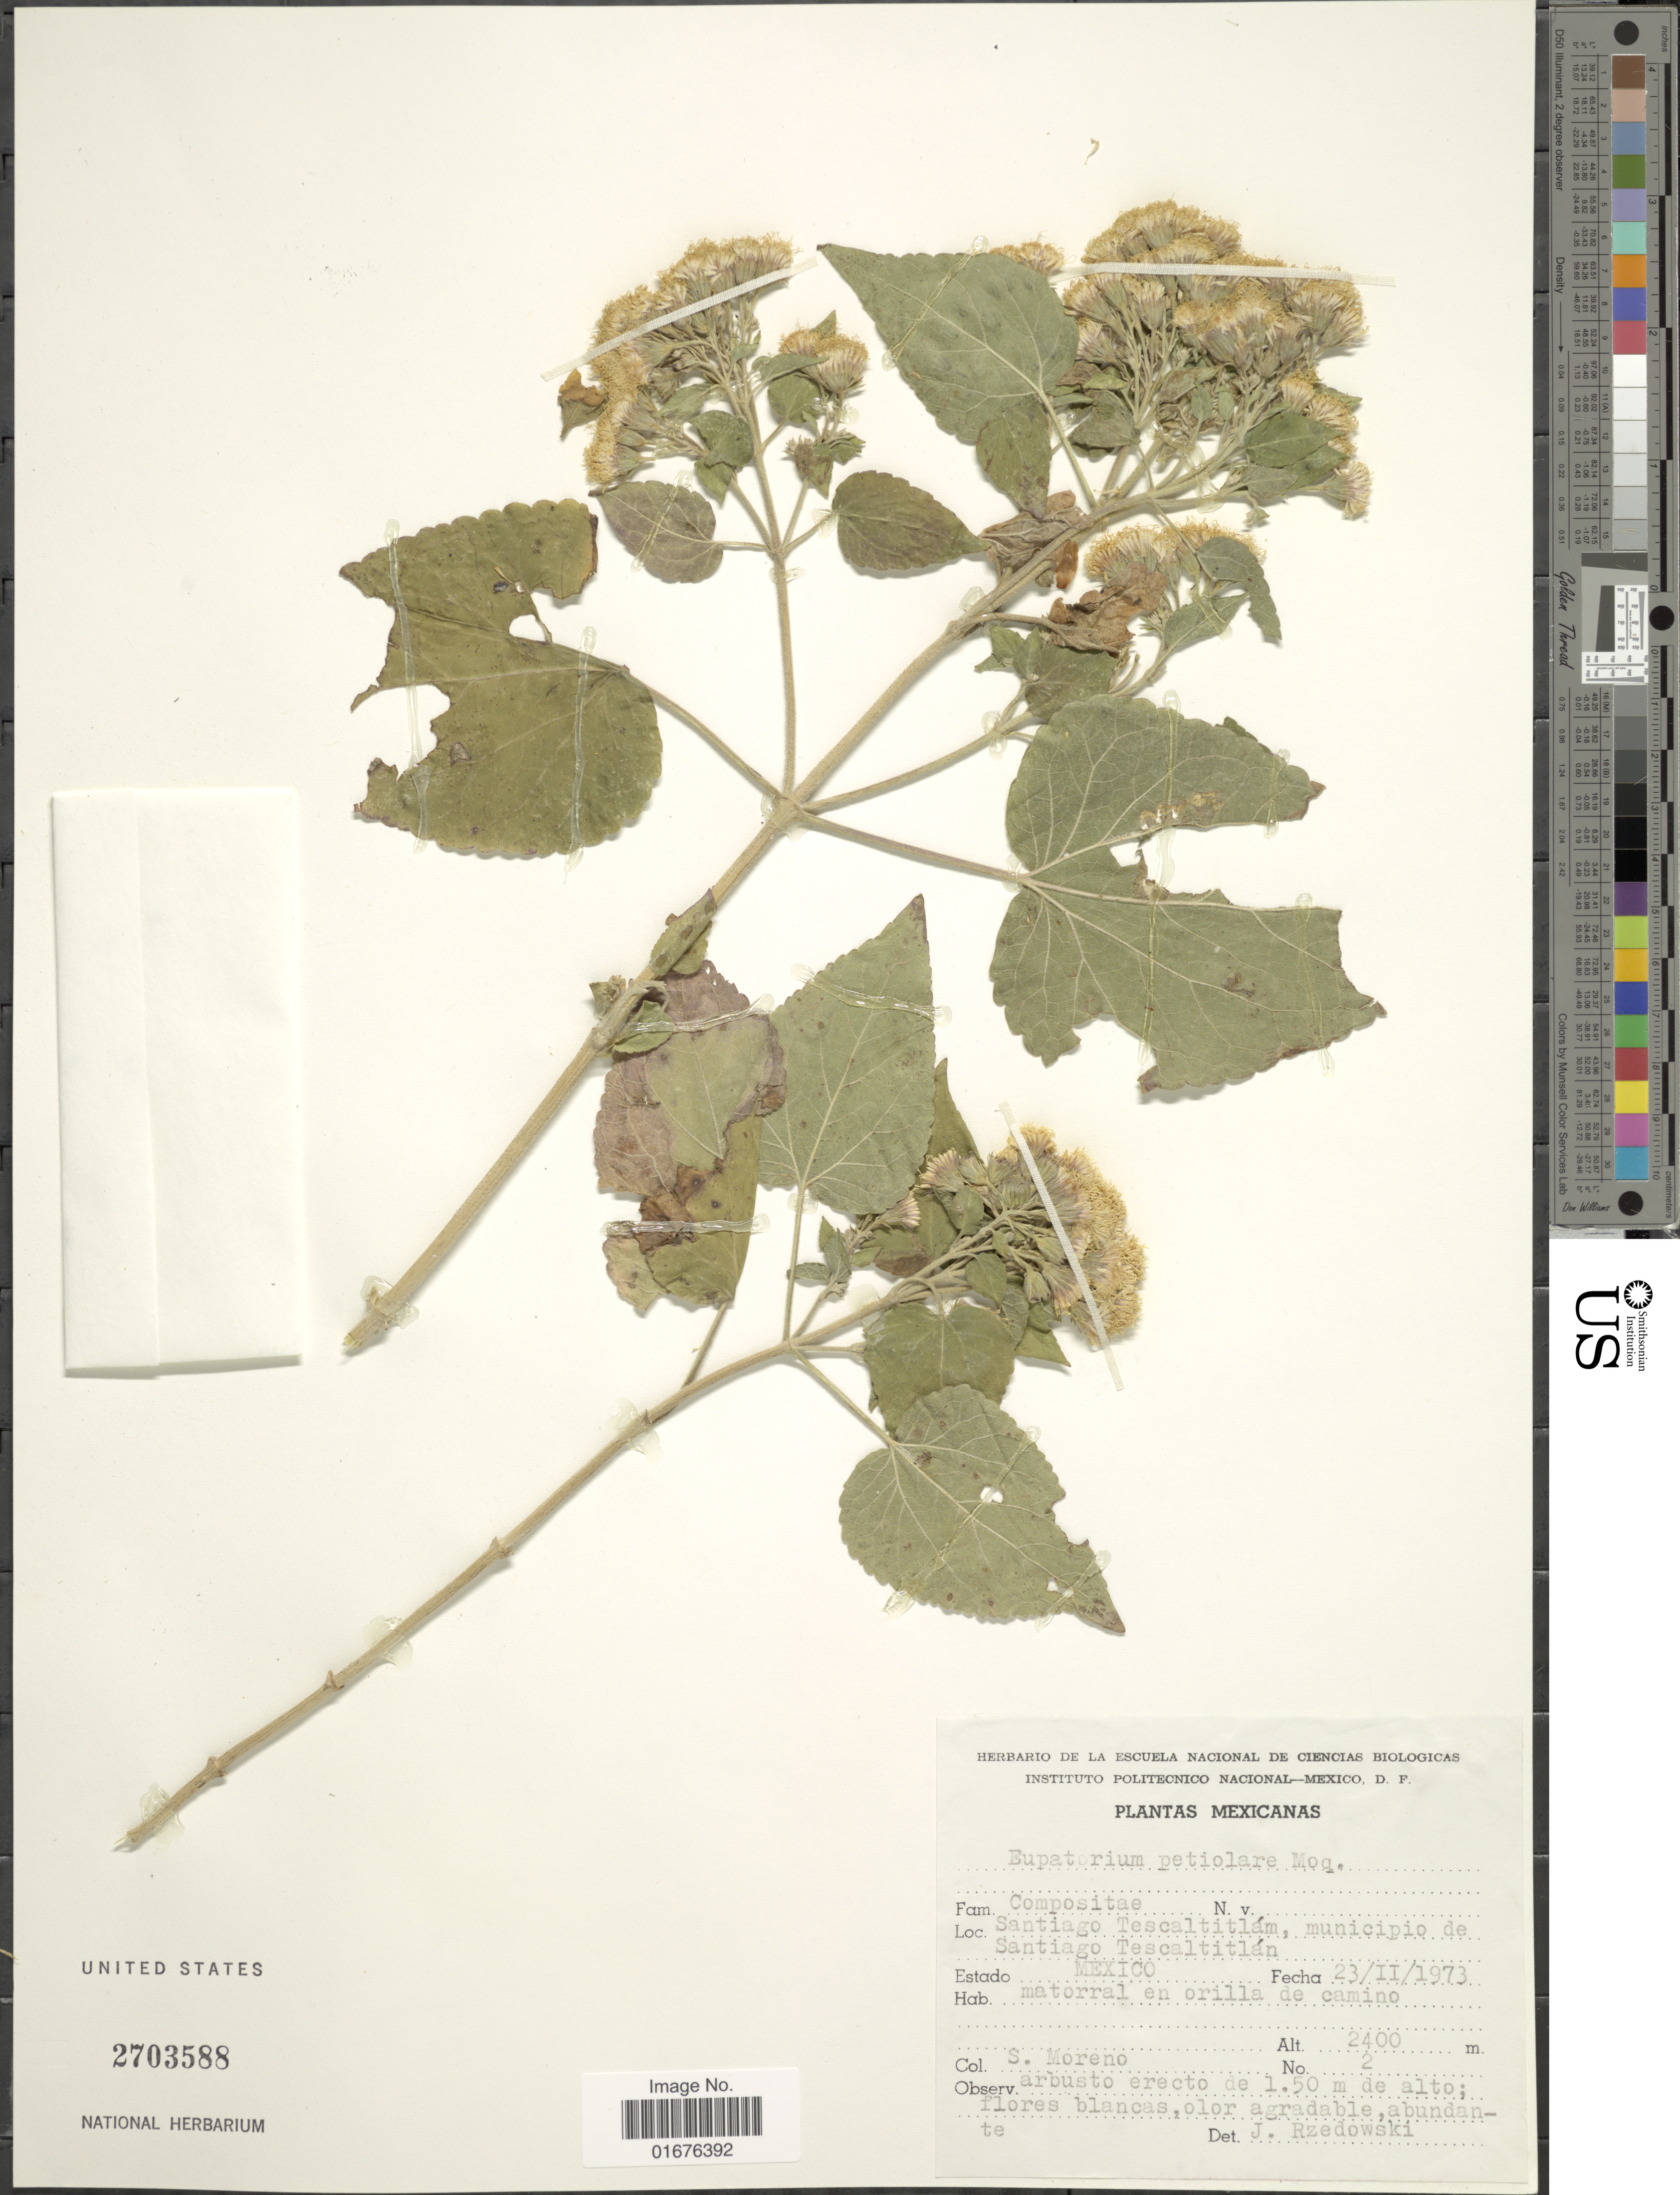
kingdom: Plantae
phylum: Tracheophyta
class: Magnoliopsida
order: Asterales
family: Asteraceae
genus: Ageratina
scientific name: Ageratina petiolaris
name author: (Moc. & Sessé ex DC.) R.M. King & H. Rob.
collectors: S. Moreno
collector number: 2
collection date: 1973-02-23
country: Mexico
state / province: México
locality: Santiago Tescaltitlám, municipio de Santiaga tescaltitlán, matorral en oriila de camino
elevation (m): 2400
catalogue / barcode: US 2703588